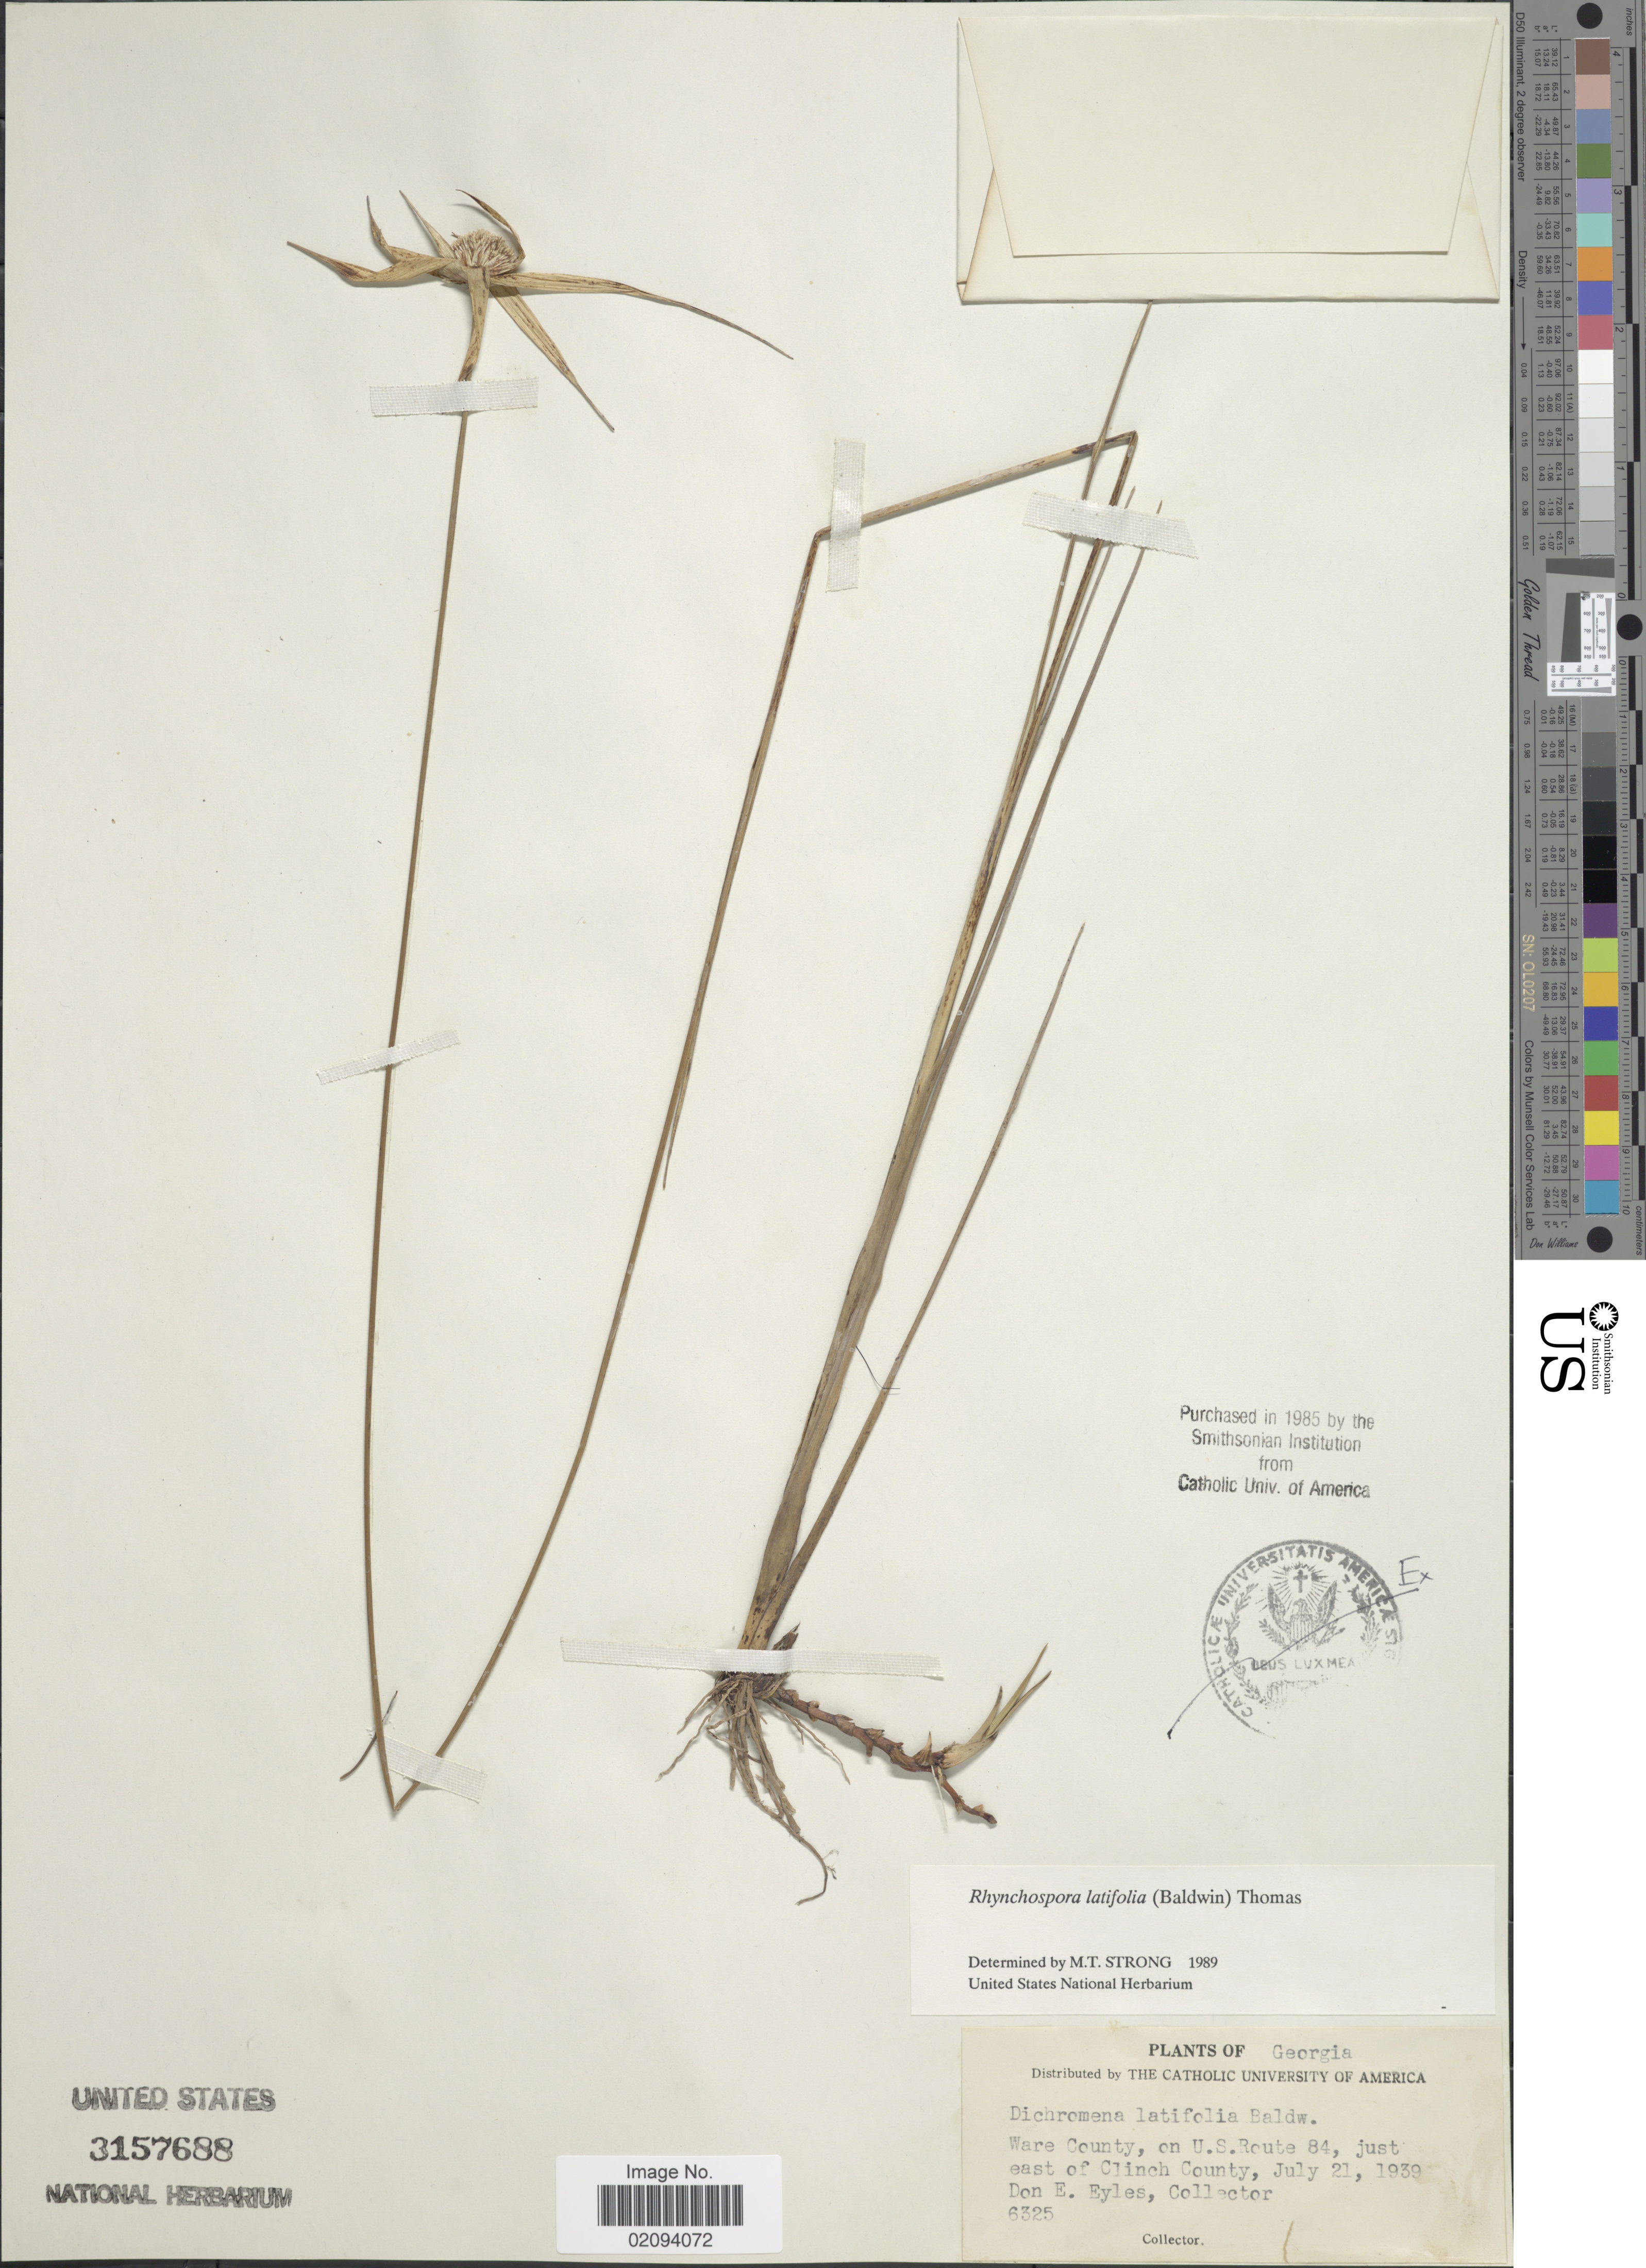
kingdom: Plantae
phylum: Tracheophyta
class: Liliopsida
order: Poales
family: Cyperaceae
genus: Rhynchospora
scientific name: Rhynchospora latifolia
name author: (Baldwin ex Elliott) W.W. Thomas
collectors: D. Eyles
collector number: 6325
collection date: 1939-07-21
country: United States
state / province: Georgia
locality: Ware County, on U.S. Route 84, just east of Clinch County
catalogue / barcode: US 3157688